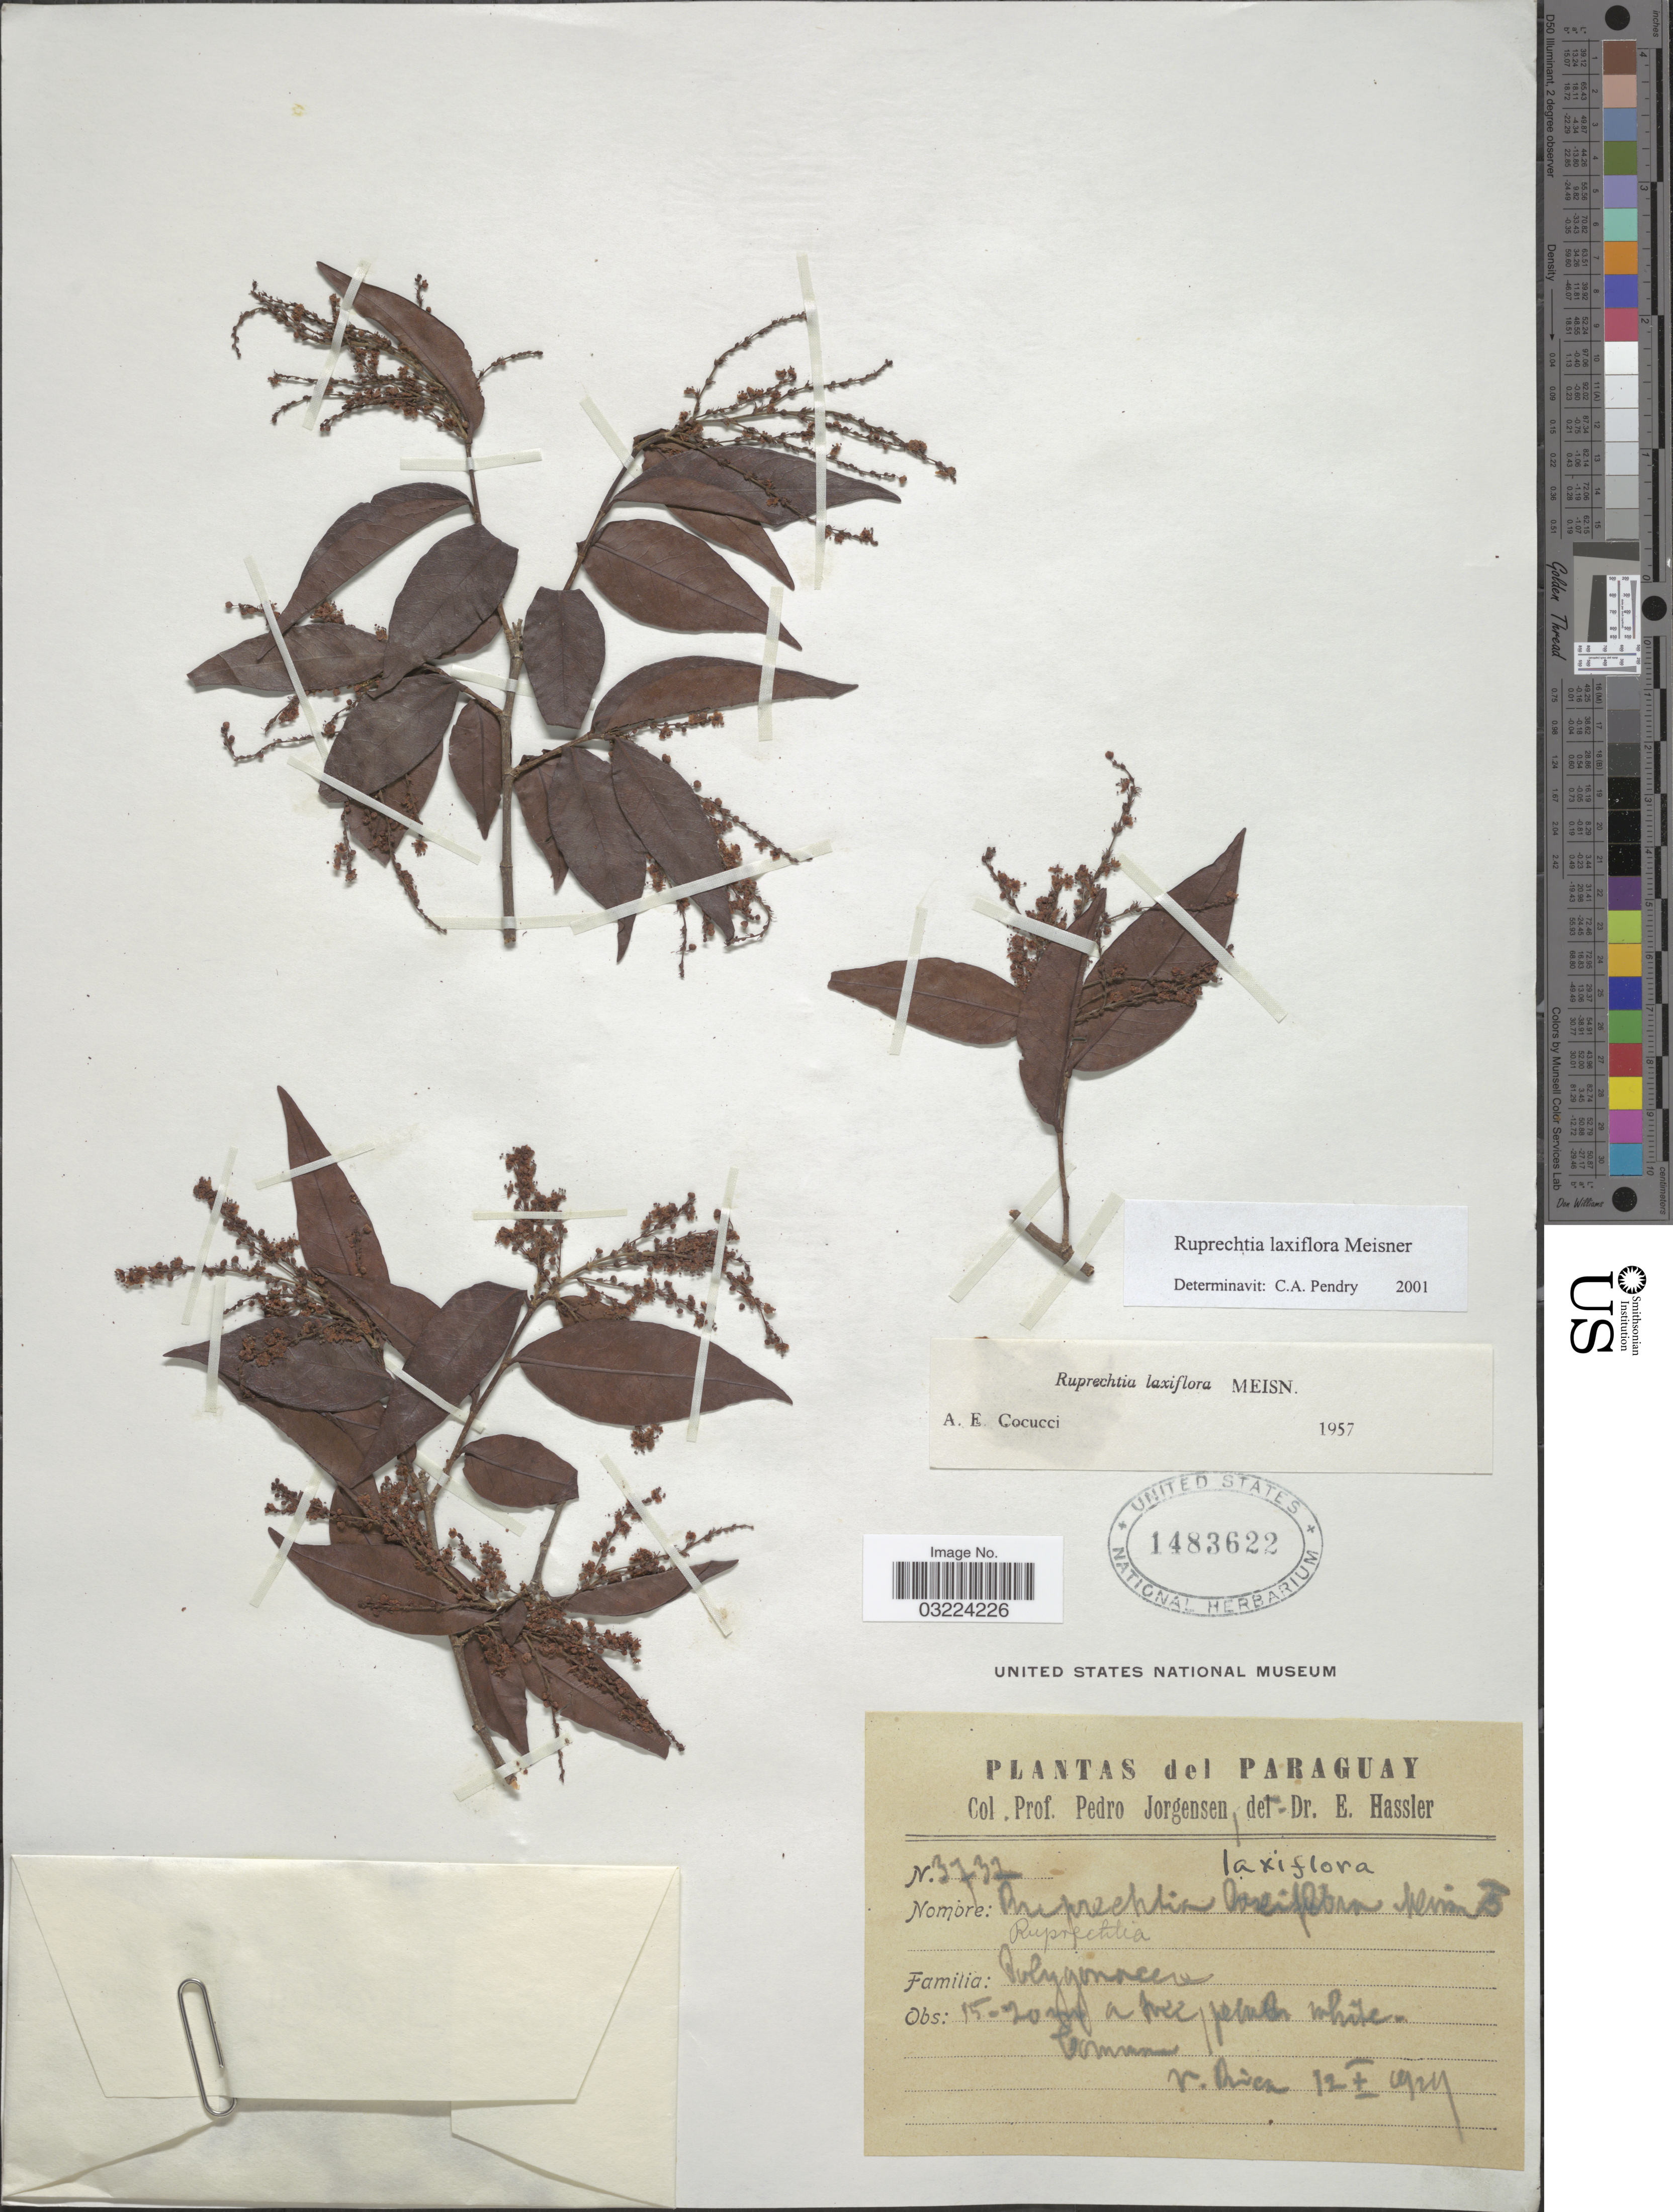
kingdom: Plantae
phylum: Tracheophyta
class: Magnoliopsida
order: Caryophyllales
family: Polygonaceae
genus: Ruprechtia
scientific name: Ruprechtia laxiflora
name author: Meisn.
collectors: P. Jörgensen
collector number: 3732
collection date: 1929-10-12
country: Paraguay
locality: V. Rica.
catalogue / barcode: US 1483622